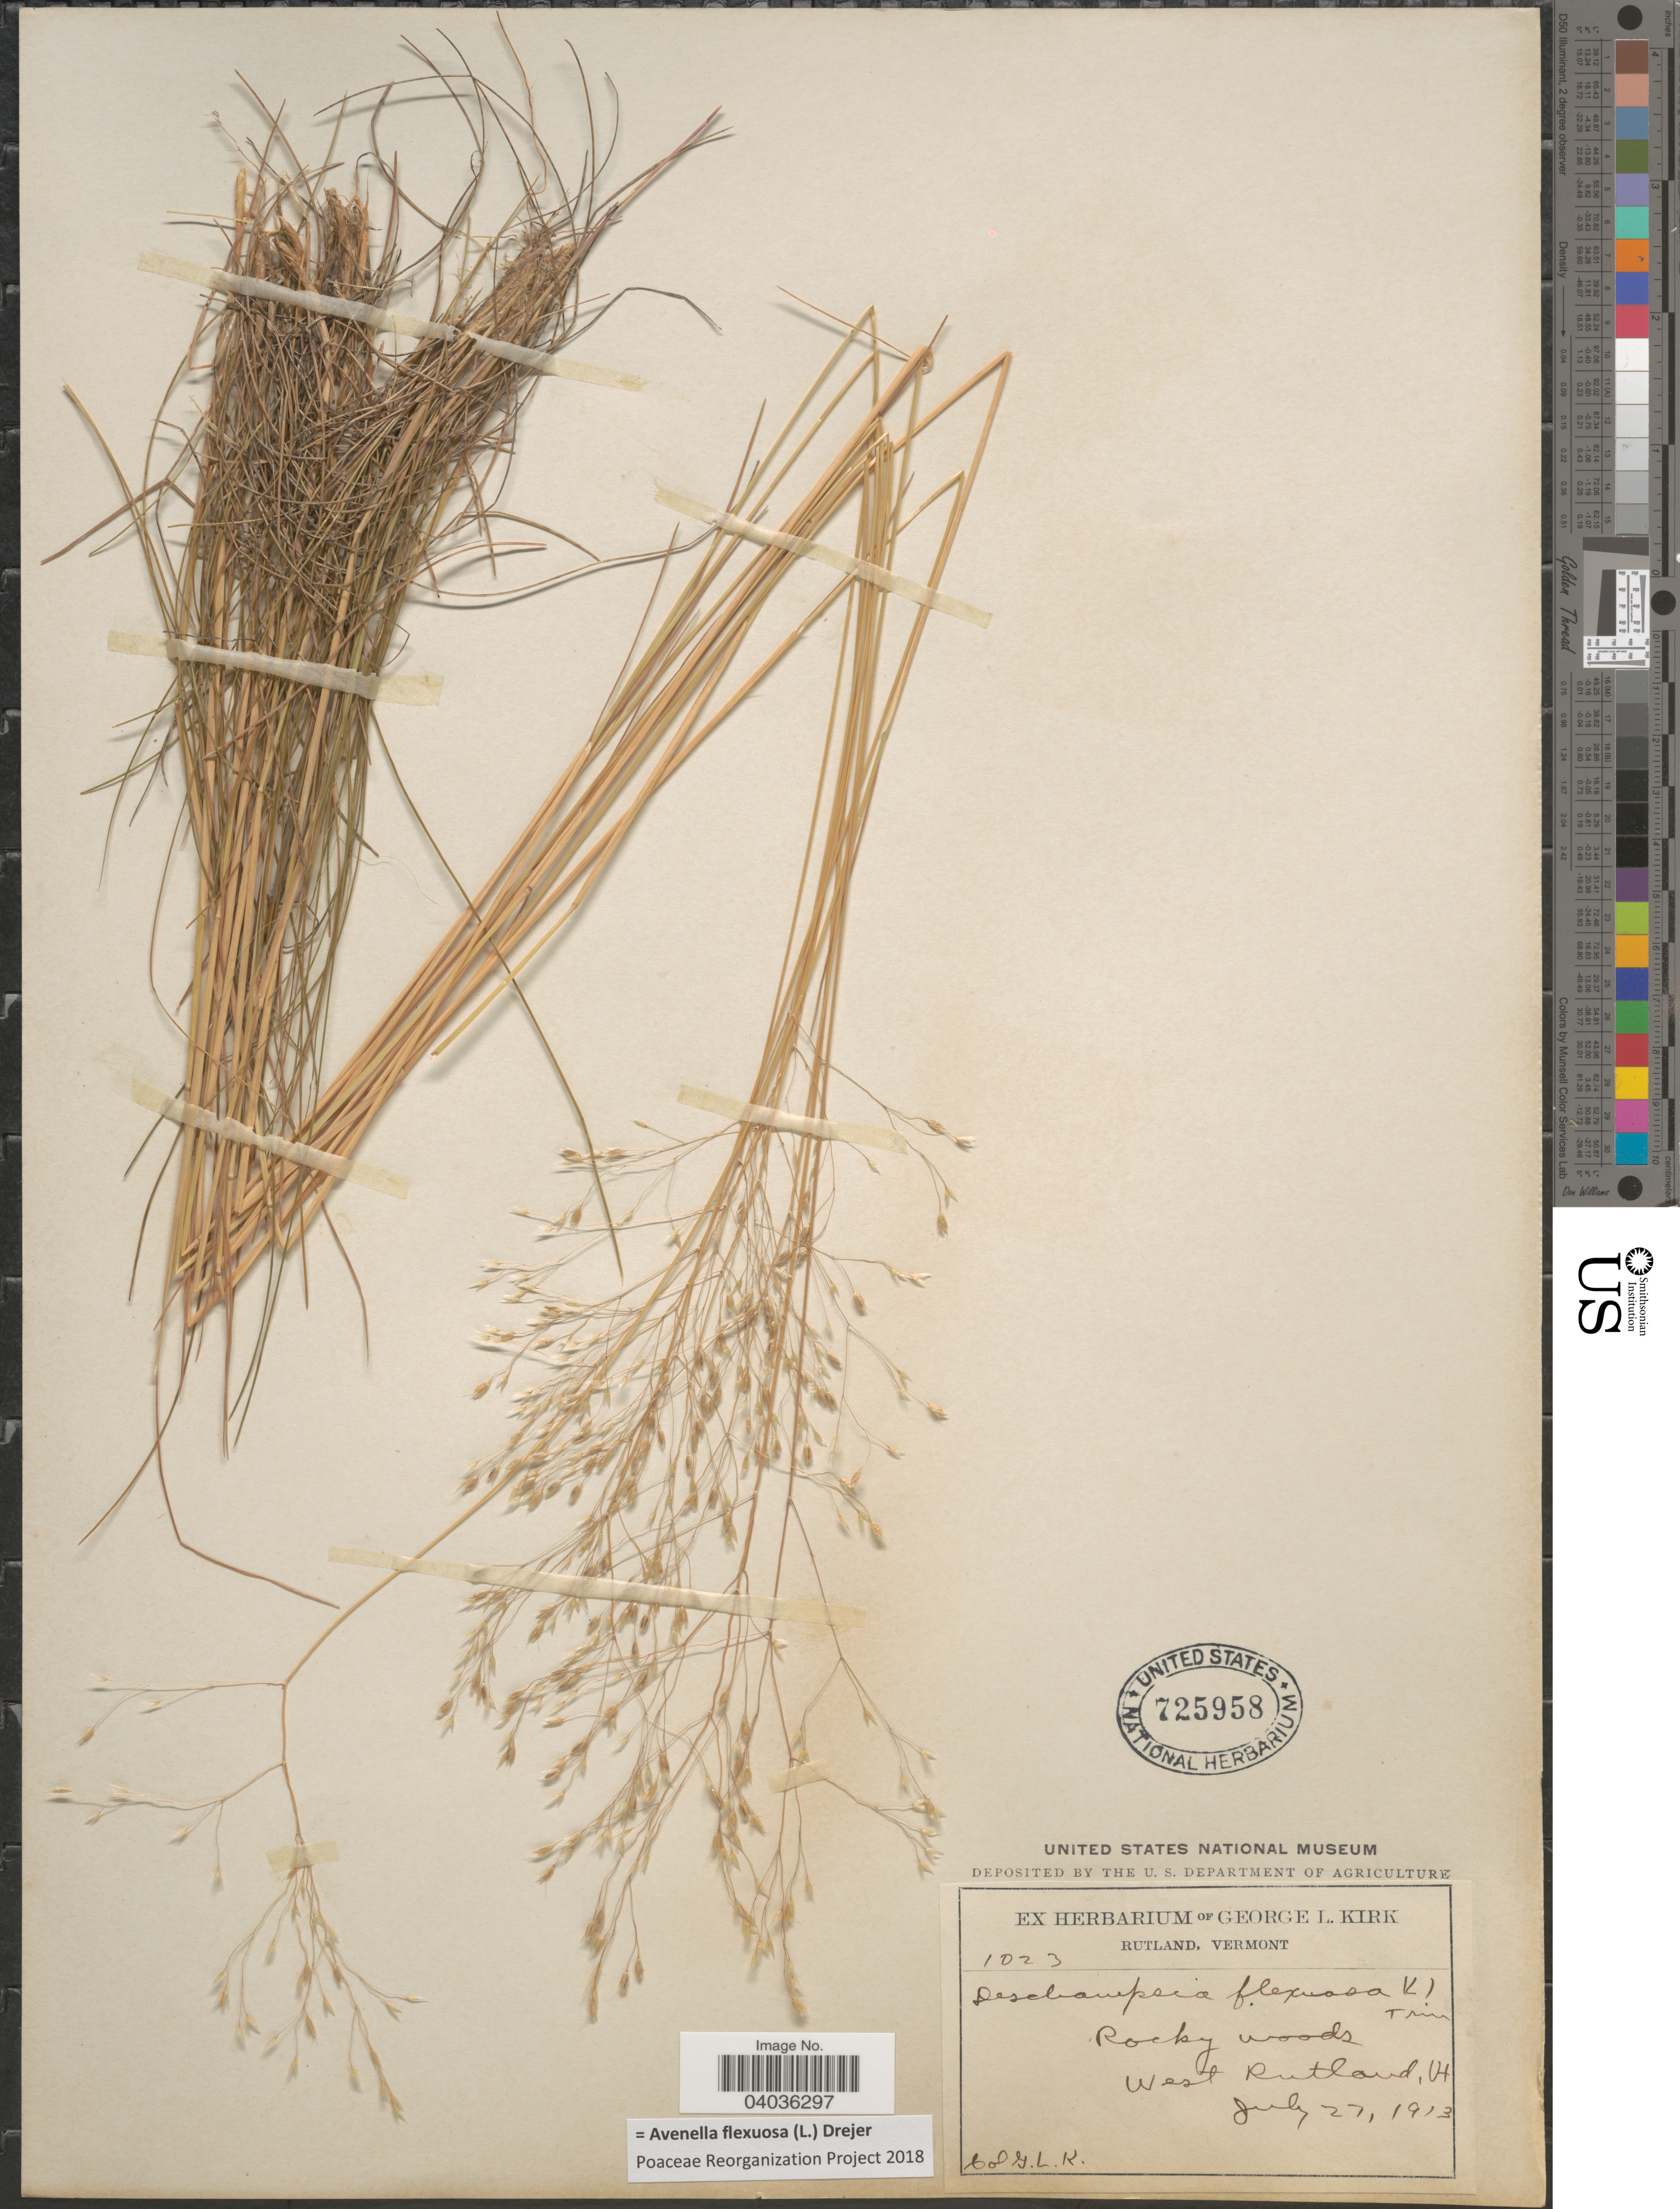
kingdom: Plantae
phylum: Tracheophyta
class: Liliopsida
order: Poales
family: Poaceae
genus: Avenella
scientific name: Avenella flexuosa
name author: (L.) Drejer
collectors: G. Kirk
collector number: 1023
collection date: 1913-07-27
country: United States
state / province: Vermont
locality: Rocky woods, West Rutland.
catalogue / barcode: US 725958